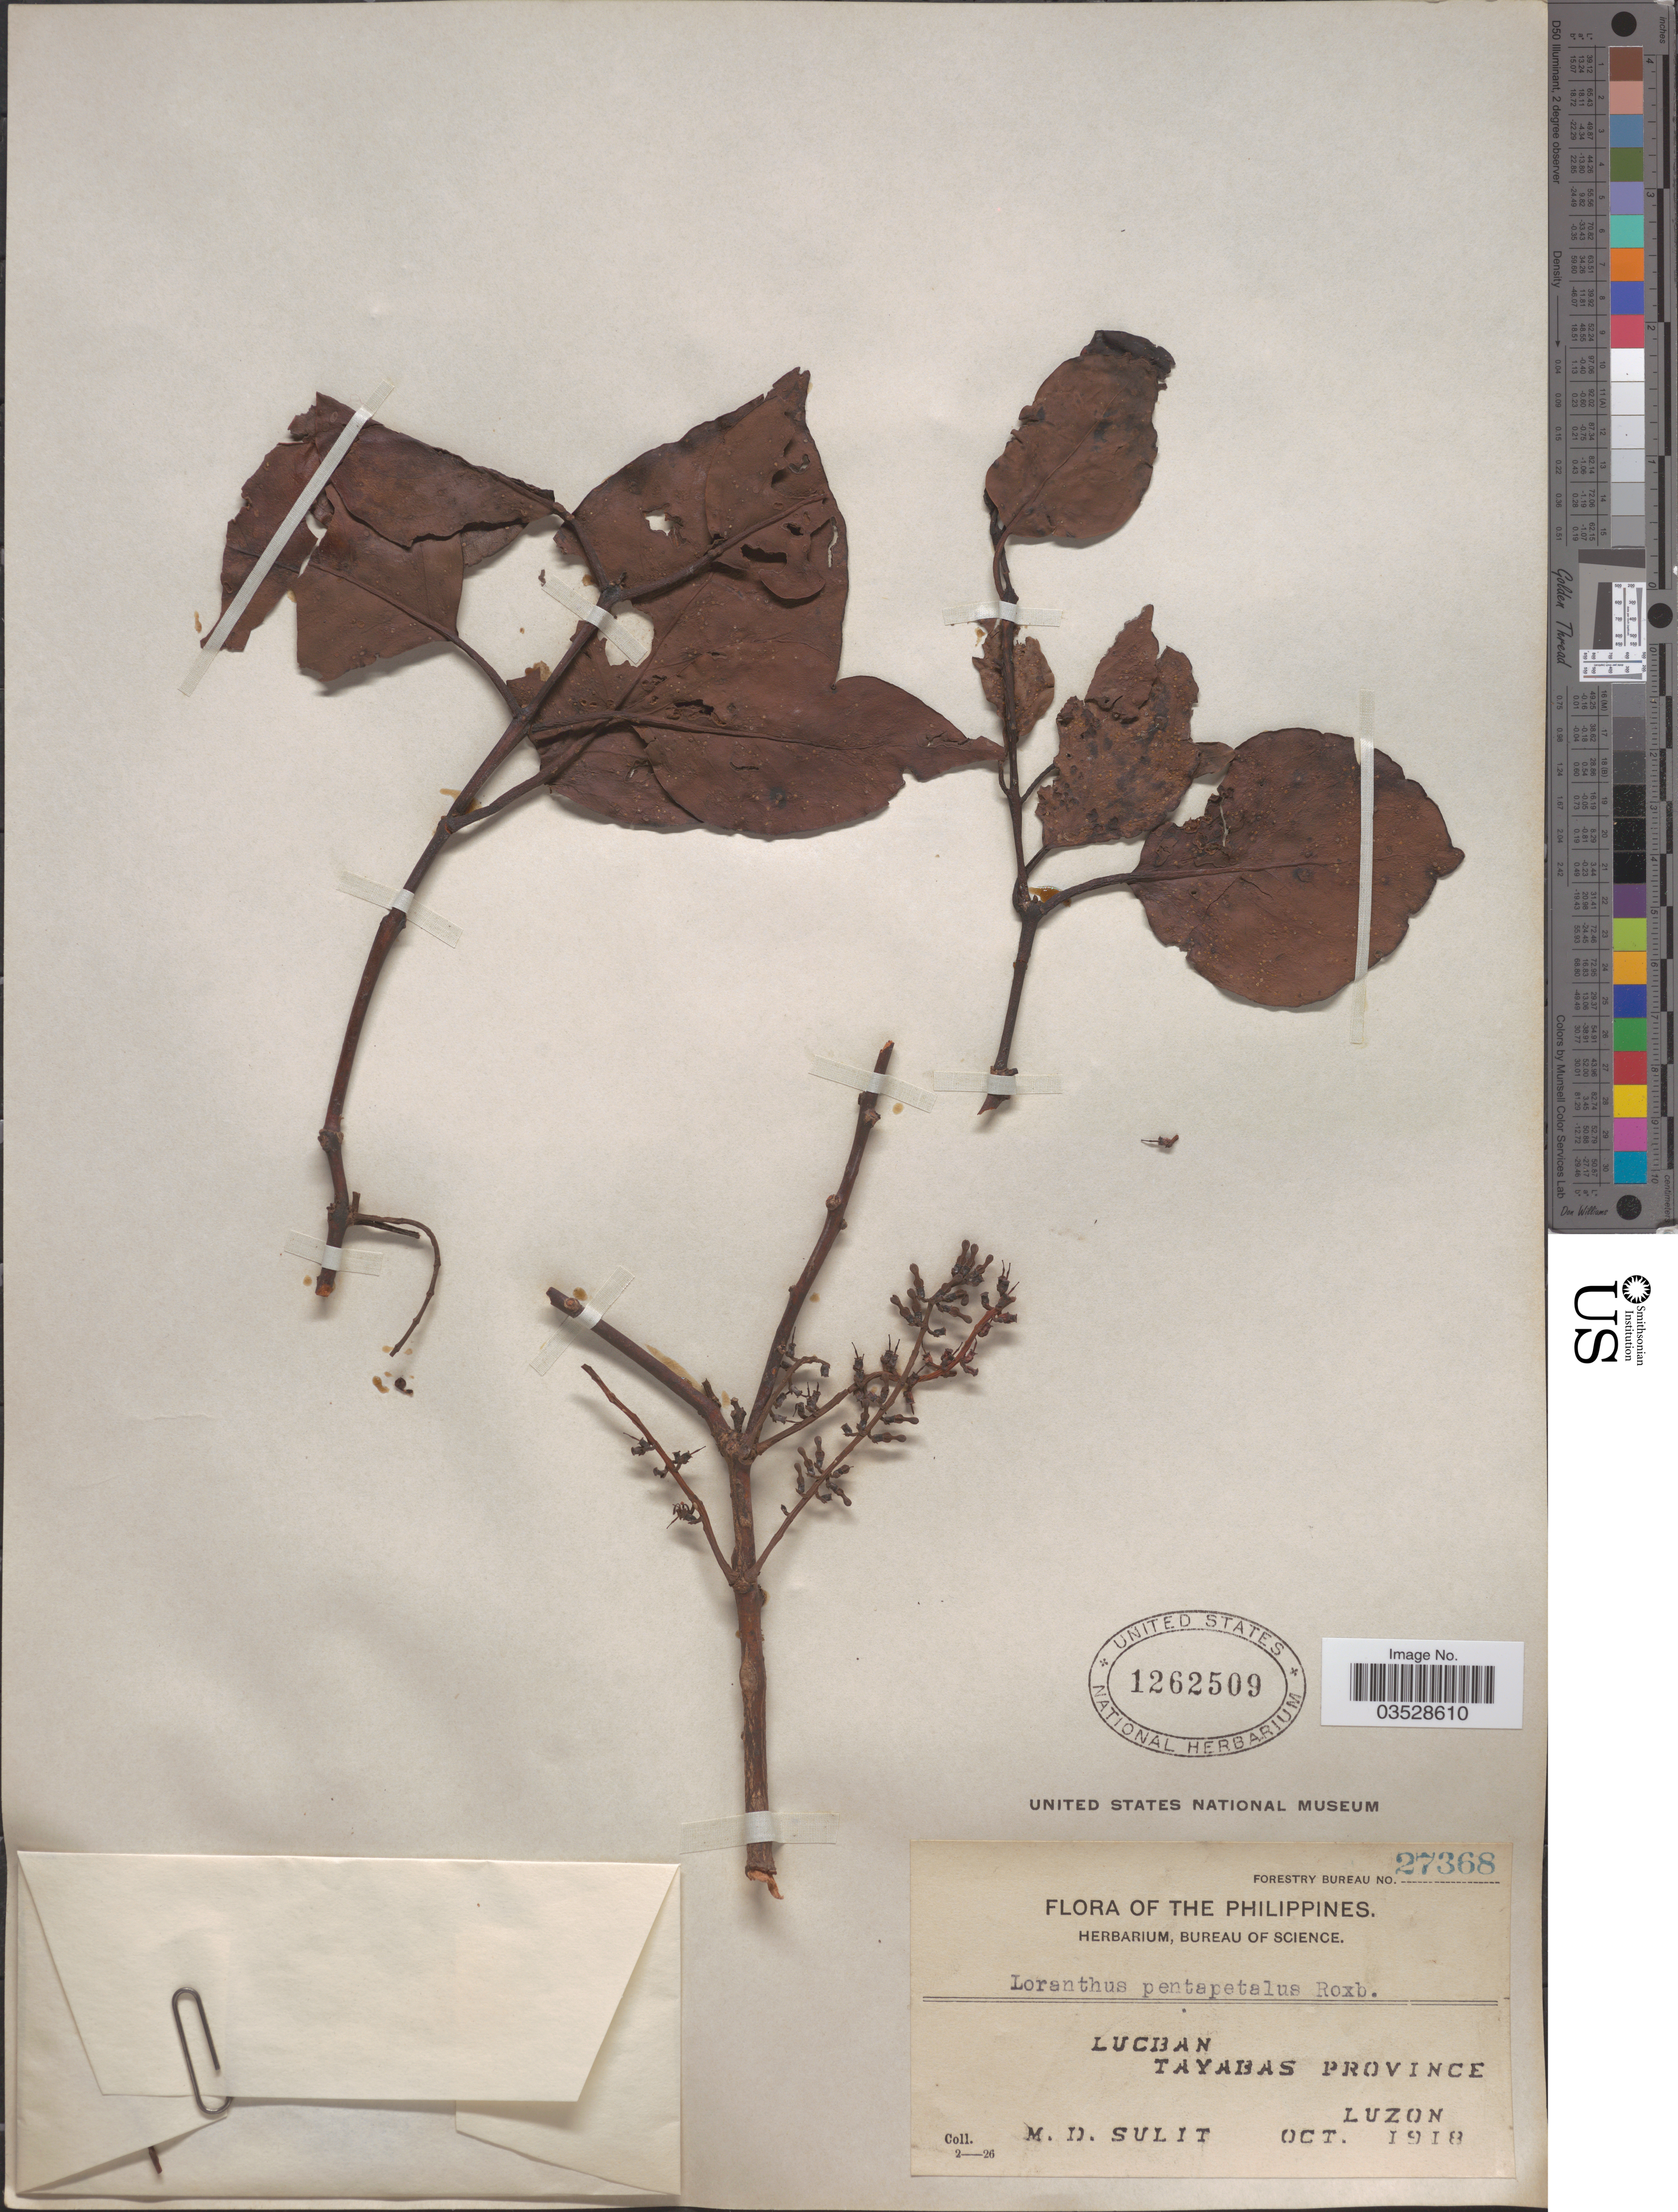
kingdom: Plantae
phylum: Tracheophyta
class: Magnoliopsida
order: Santalales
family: Loranthaceae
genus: Loranthus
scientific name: Loranthus pentapetalus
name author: Roxb.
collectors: M. Sulit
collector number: Forestry Bureau 27368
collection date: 1918-10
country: Philippines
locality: Lucban. Tayabas Province. Luzon.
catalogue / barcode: US 1262509